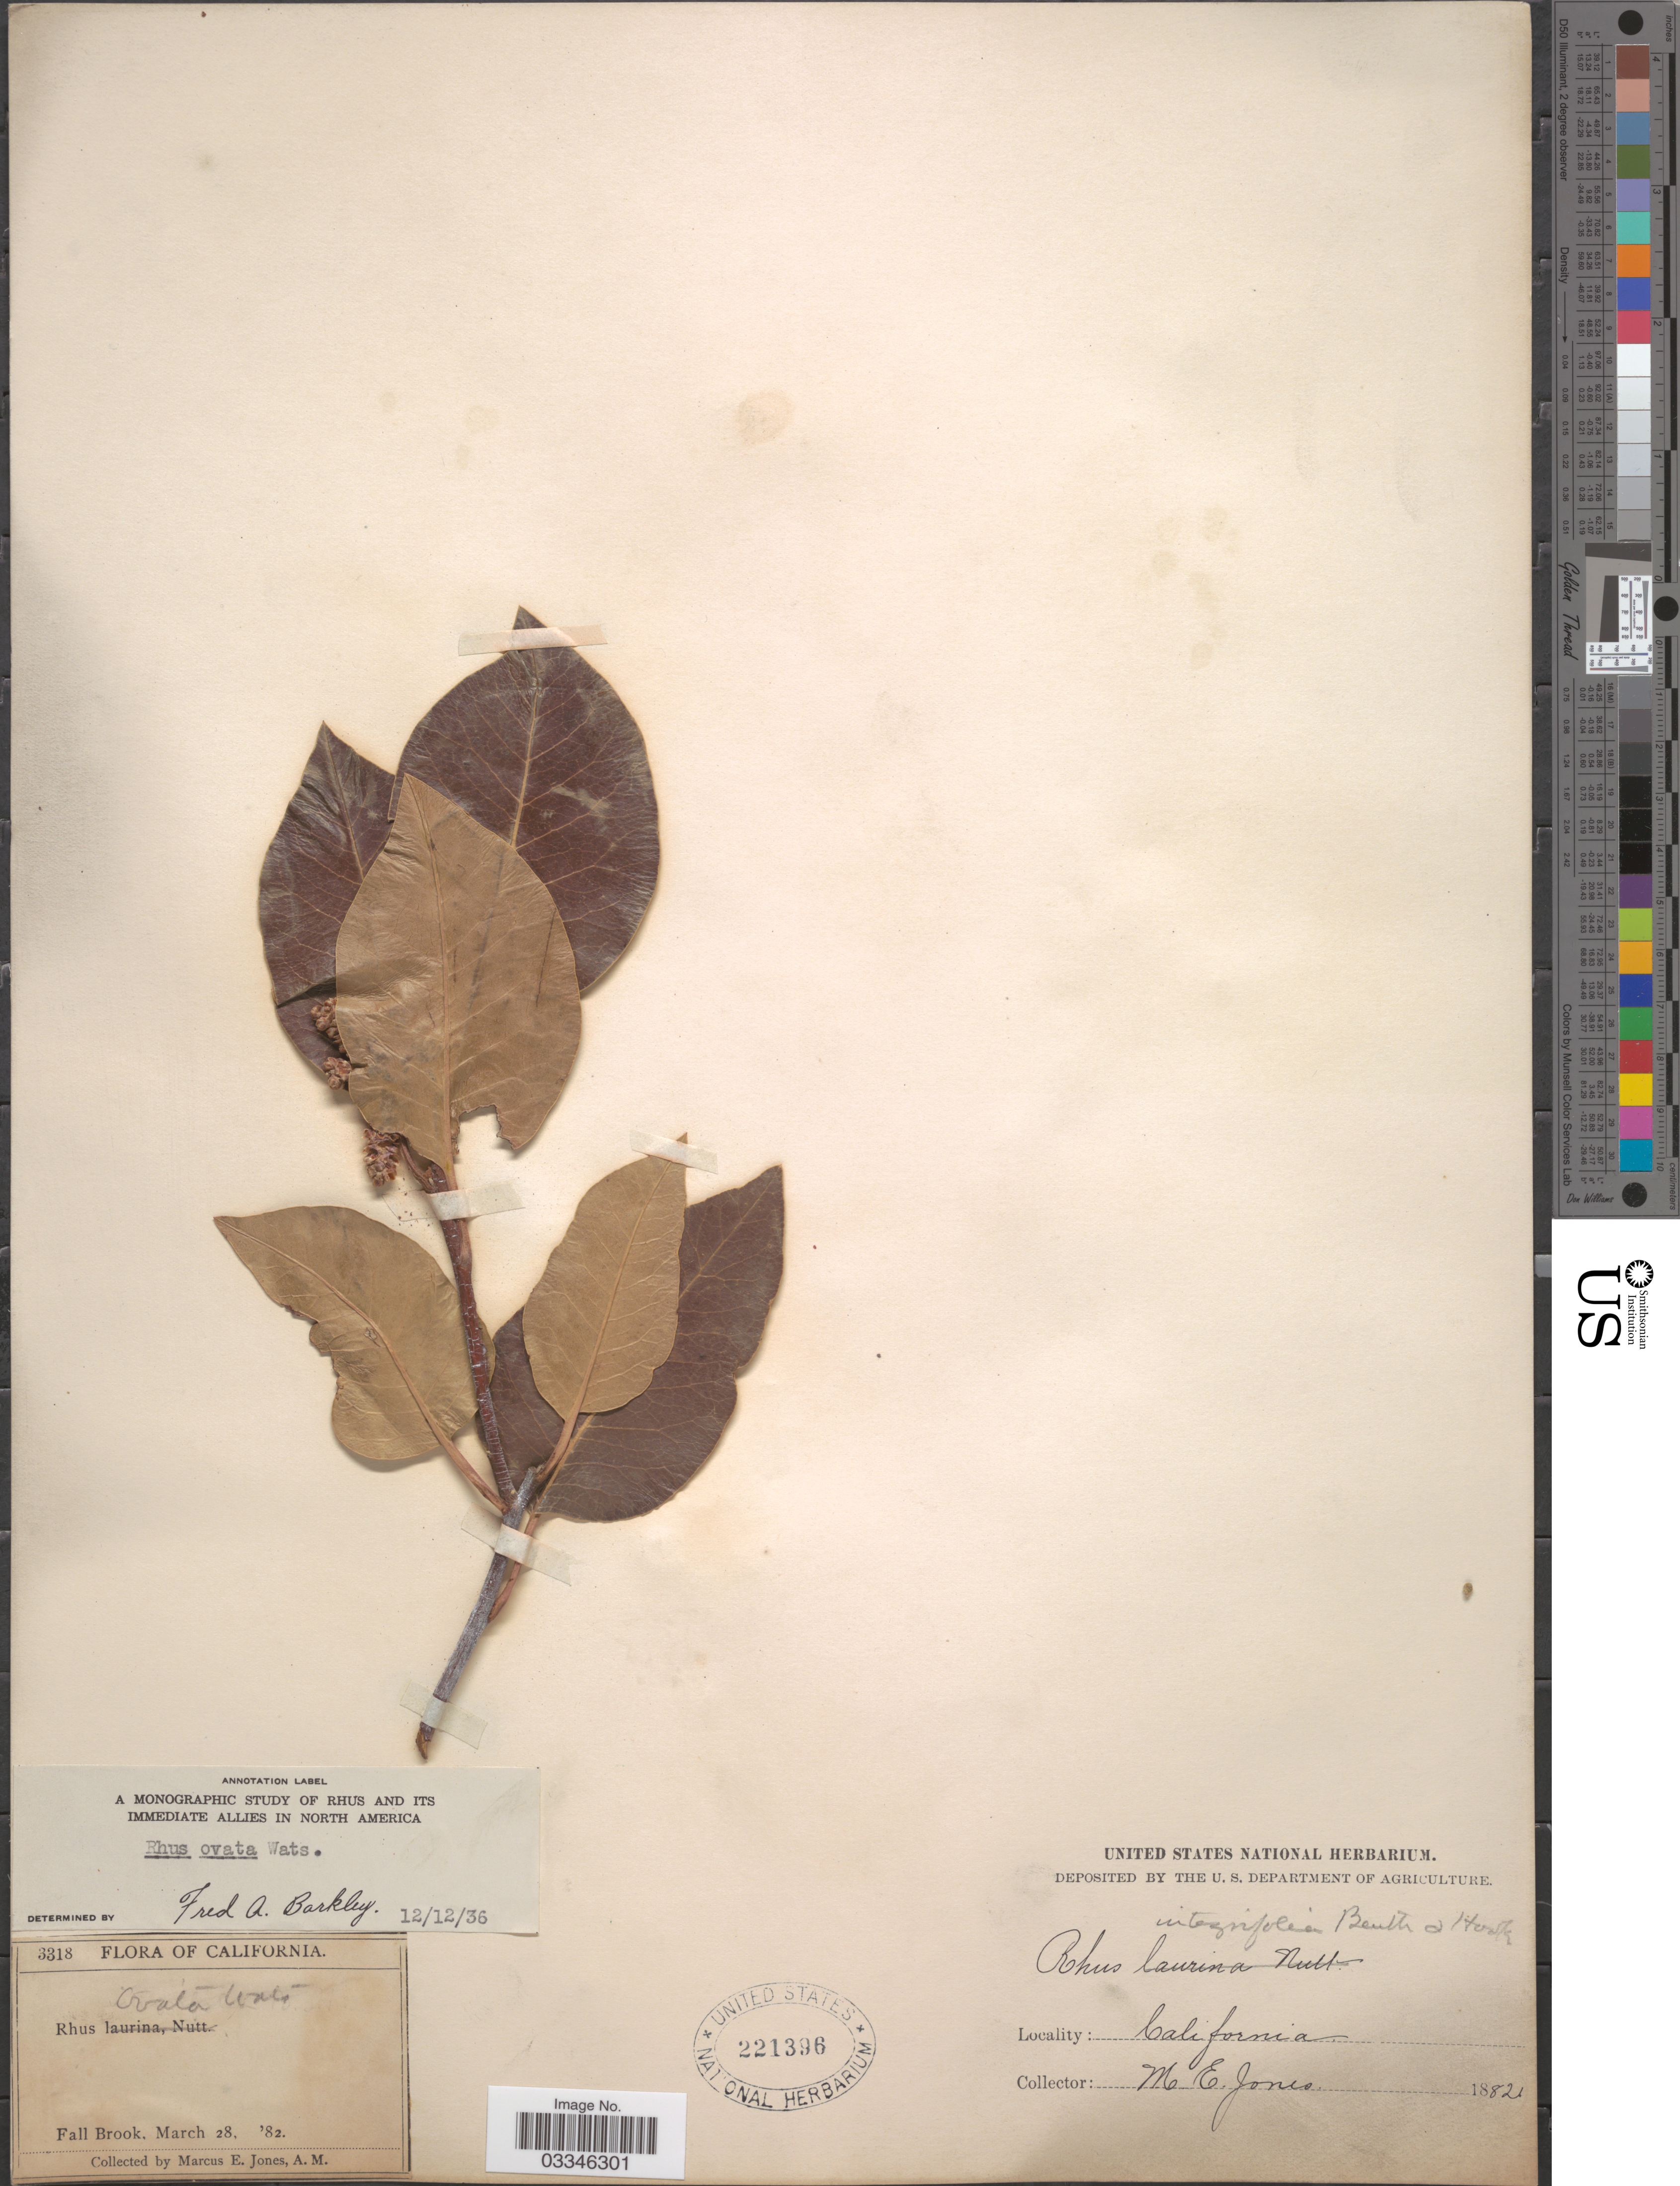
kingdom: Plantae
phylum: Tracheophyta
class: Magnoliopsida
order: Sapindales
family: Anacardiaceae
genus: Rhus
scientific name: Rhus ovata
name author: S. Watson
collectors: M. E. Jones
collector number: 3318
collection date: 1882-03-28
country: United States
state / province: California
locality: Fall Brook.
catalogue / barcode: US 221396